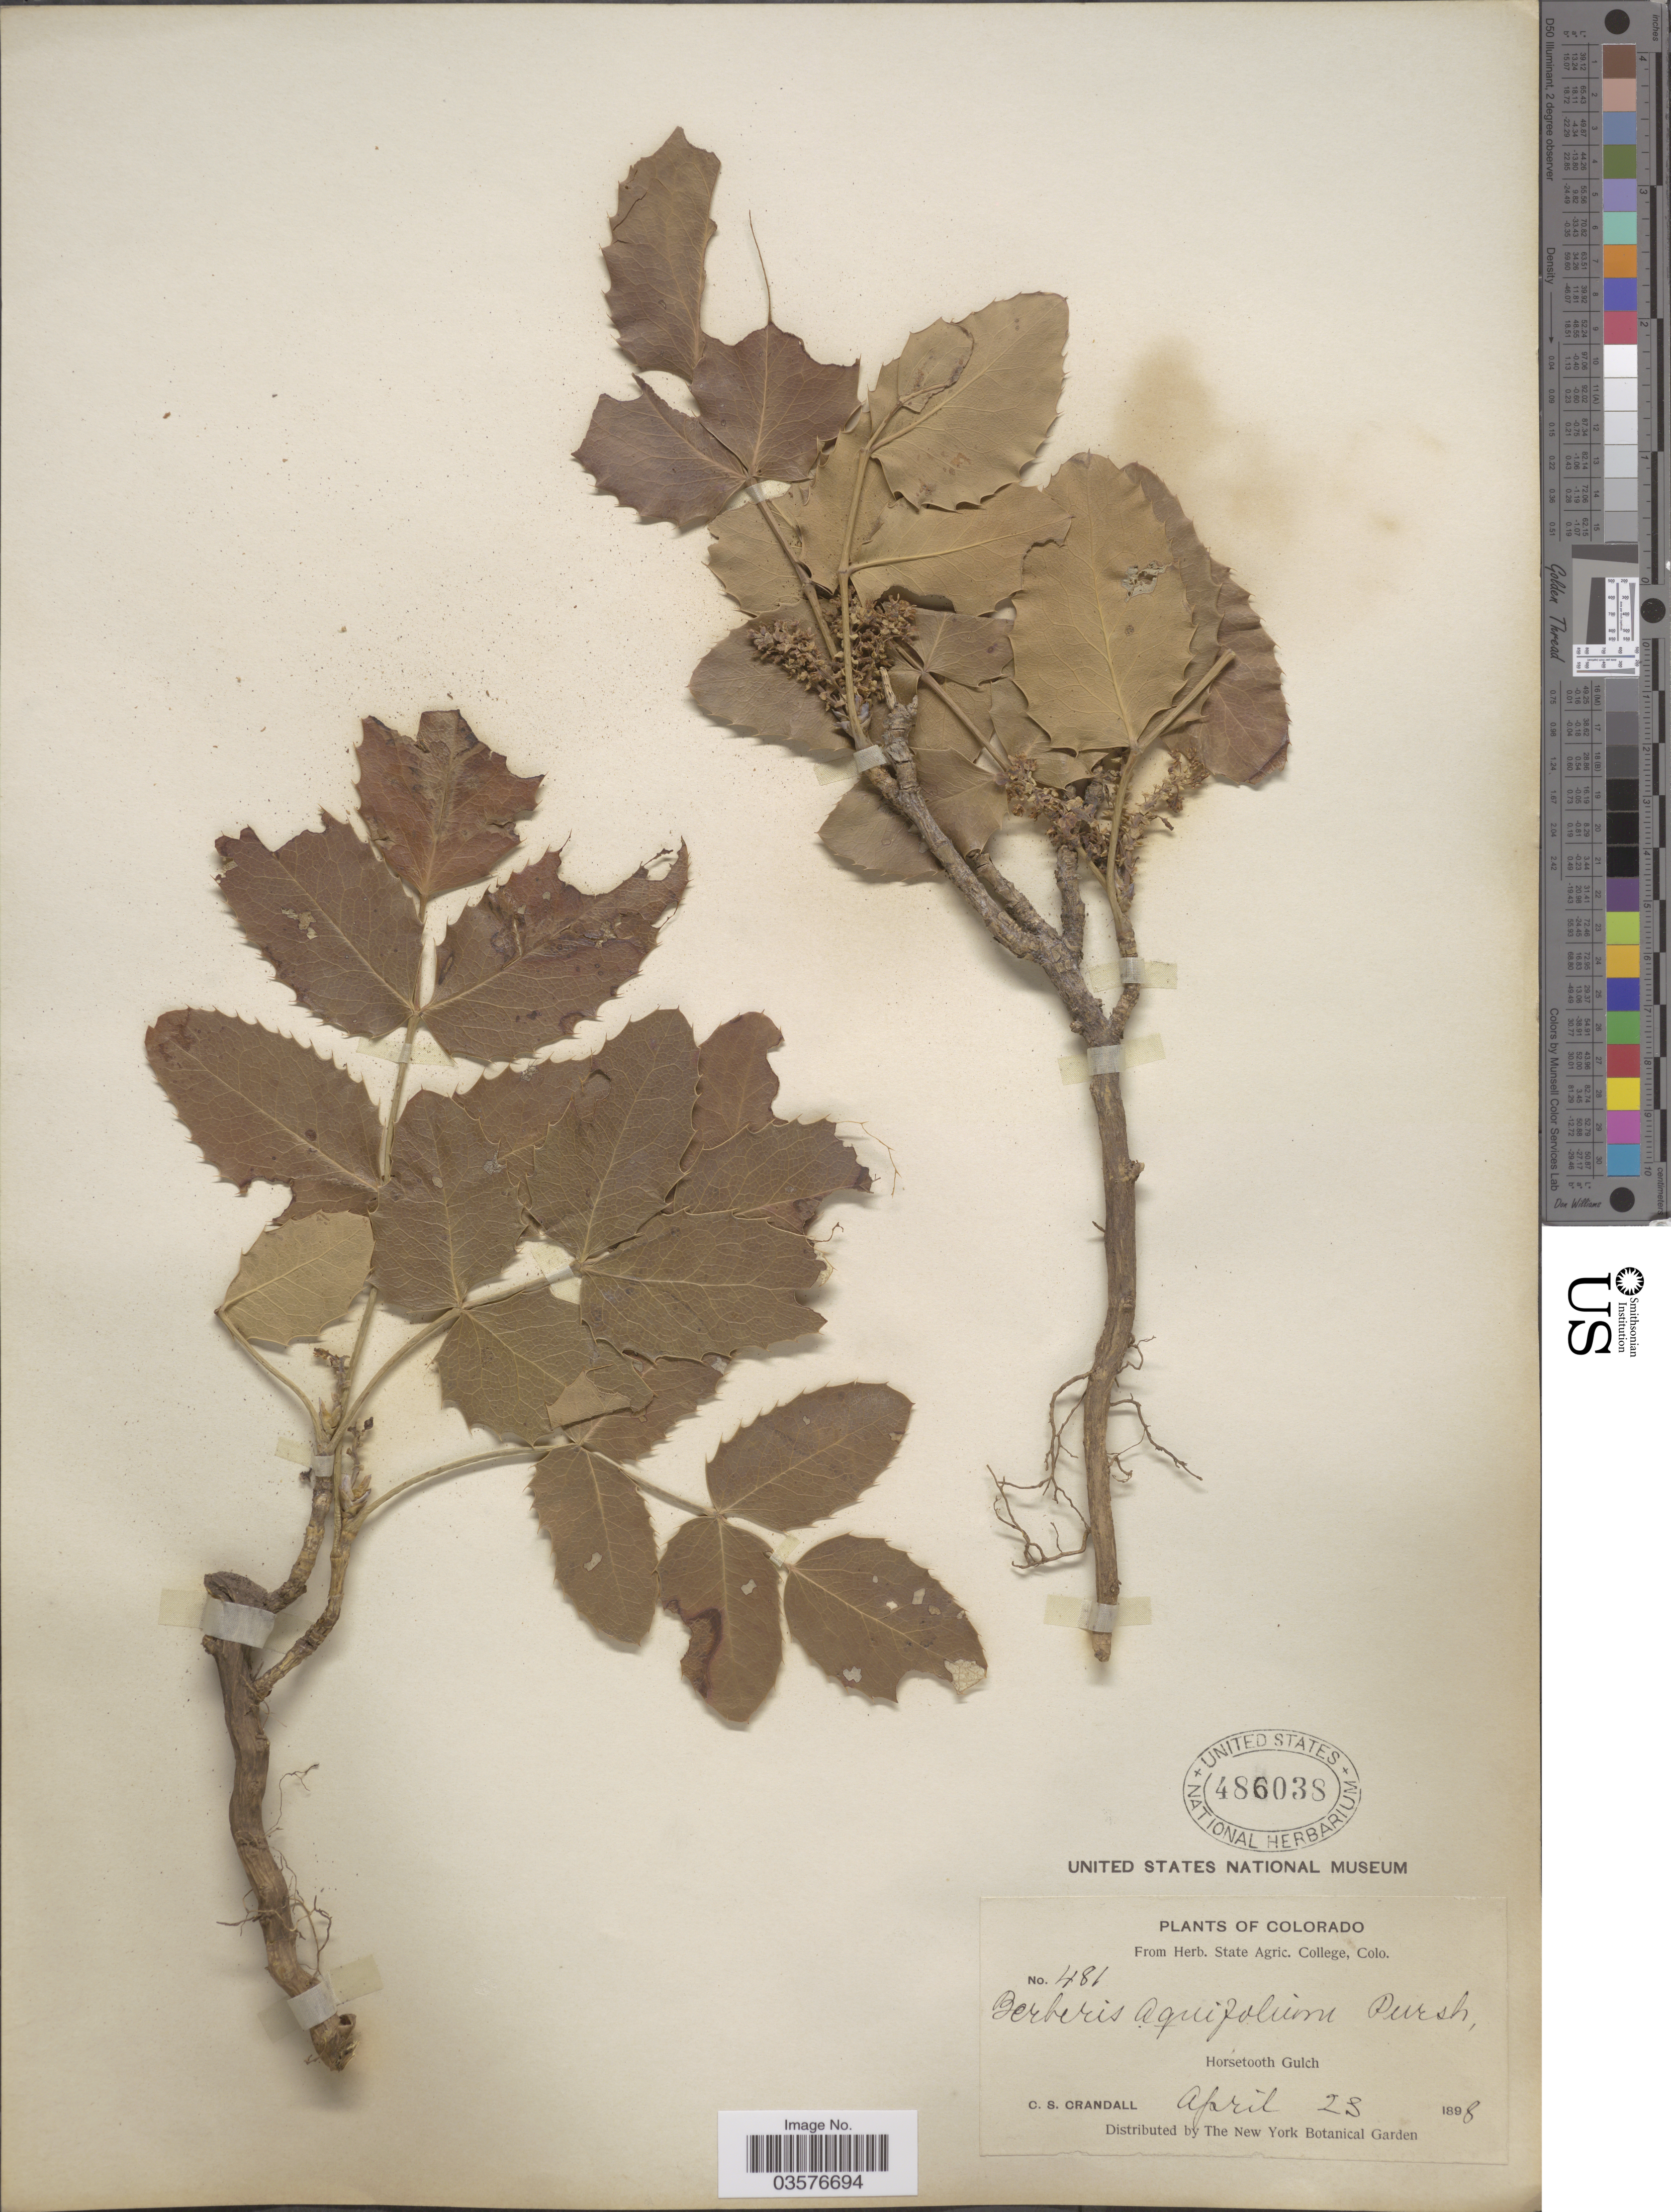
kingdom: Plantae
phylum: Tracheophyta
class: Magnoliopsida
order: Ranunculales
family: Berberidaceae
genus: Mahonia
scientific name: Mahonia repens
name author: (Lindl.) G. Don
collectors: C. Crandall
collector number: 481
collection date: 1898-04-23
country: United States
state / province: Colorado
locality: Horsetooth Gulch.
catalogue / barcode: US 486038